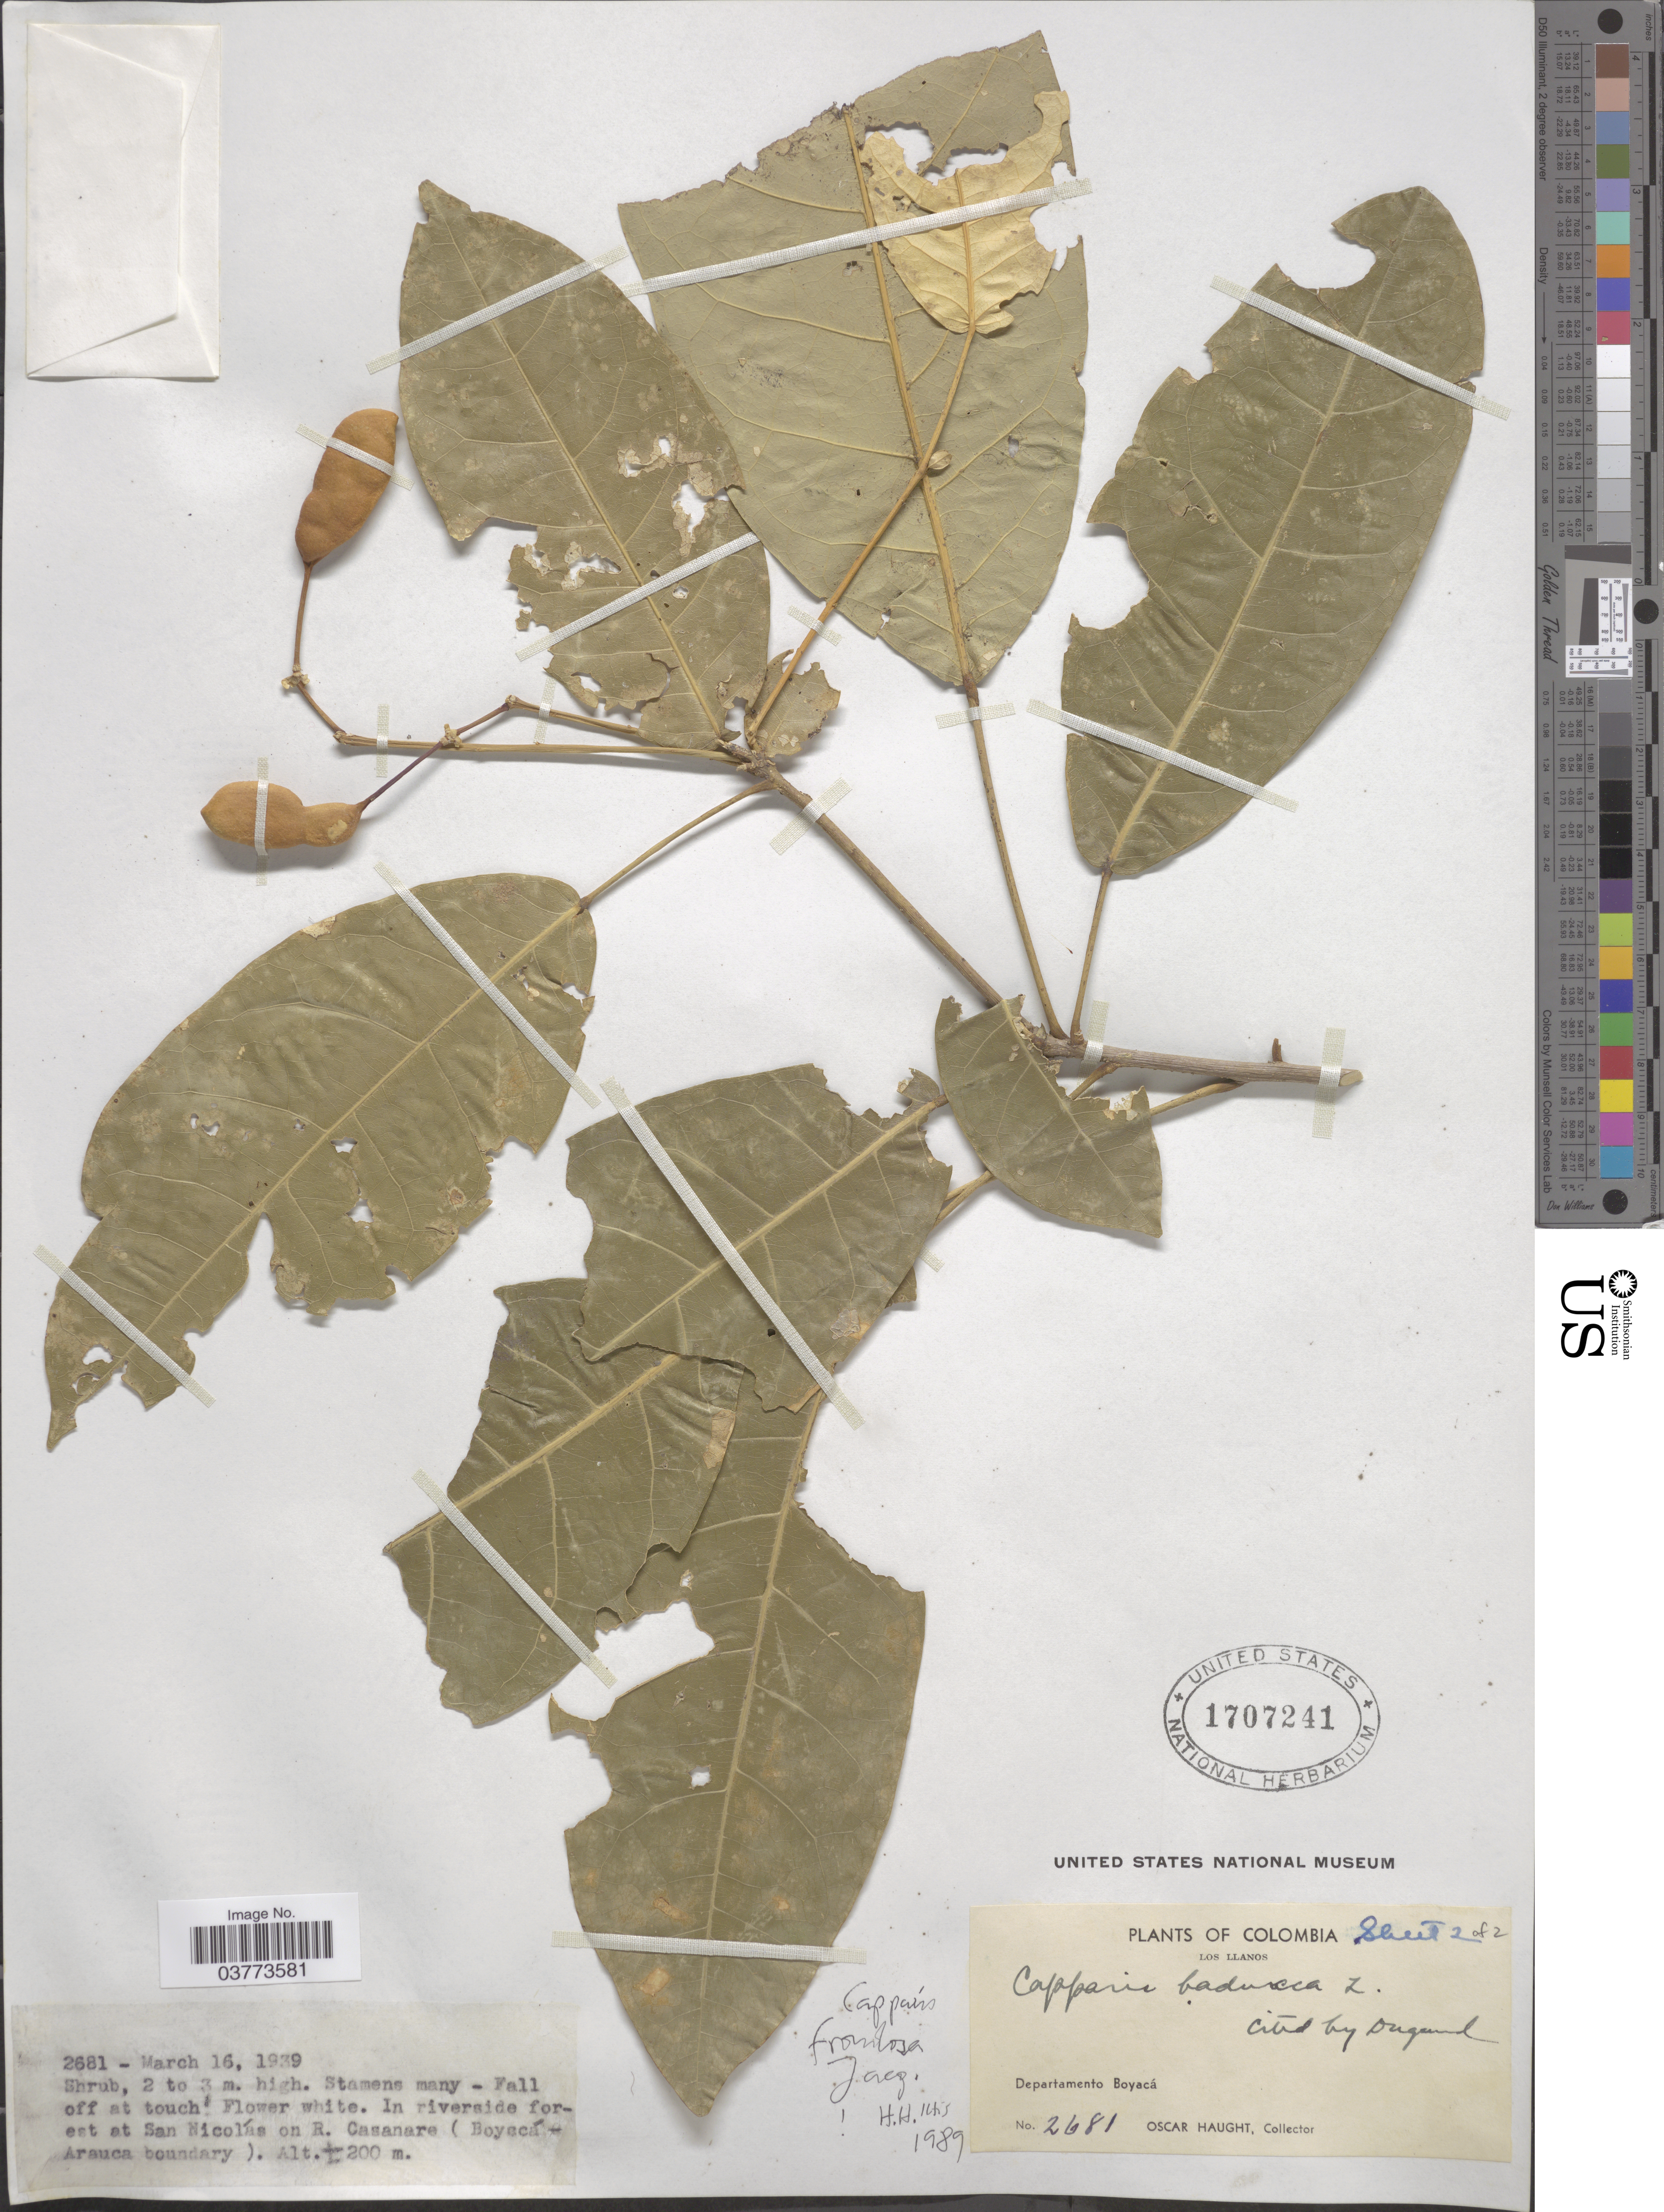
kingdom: Plantae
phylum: Tracheophyta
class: Magnoliopsida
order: Brassicales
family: Capparaceae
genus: Capparidastrum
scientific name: Capparidastrum frondosum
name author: (Jacq.) Cornejo & Iltis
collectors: O. L. Haught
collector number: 2681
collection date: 1939-03-16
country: Colombia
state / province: Boyacá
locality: Los Llanos. Departamento Boyacá. In riverside forest at San Nicolás on R. Casanare (Boyacá- Arauca boundary).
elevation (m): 200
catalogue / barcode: US 1707241